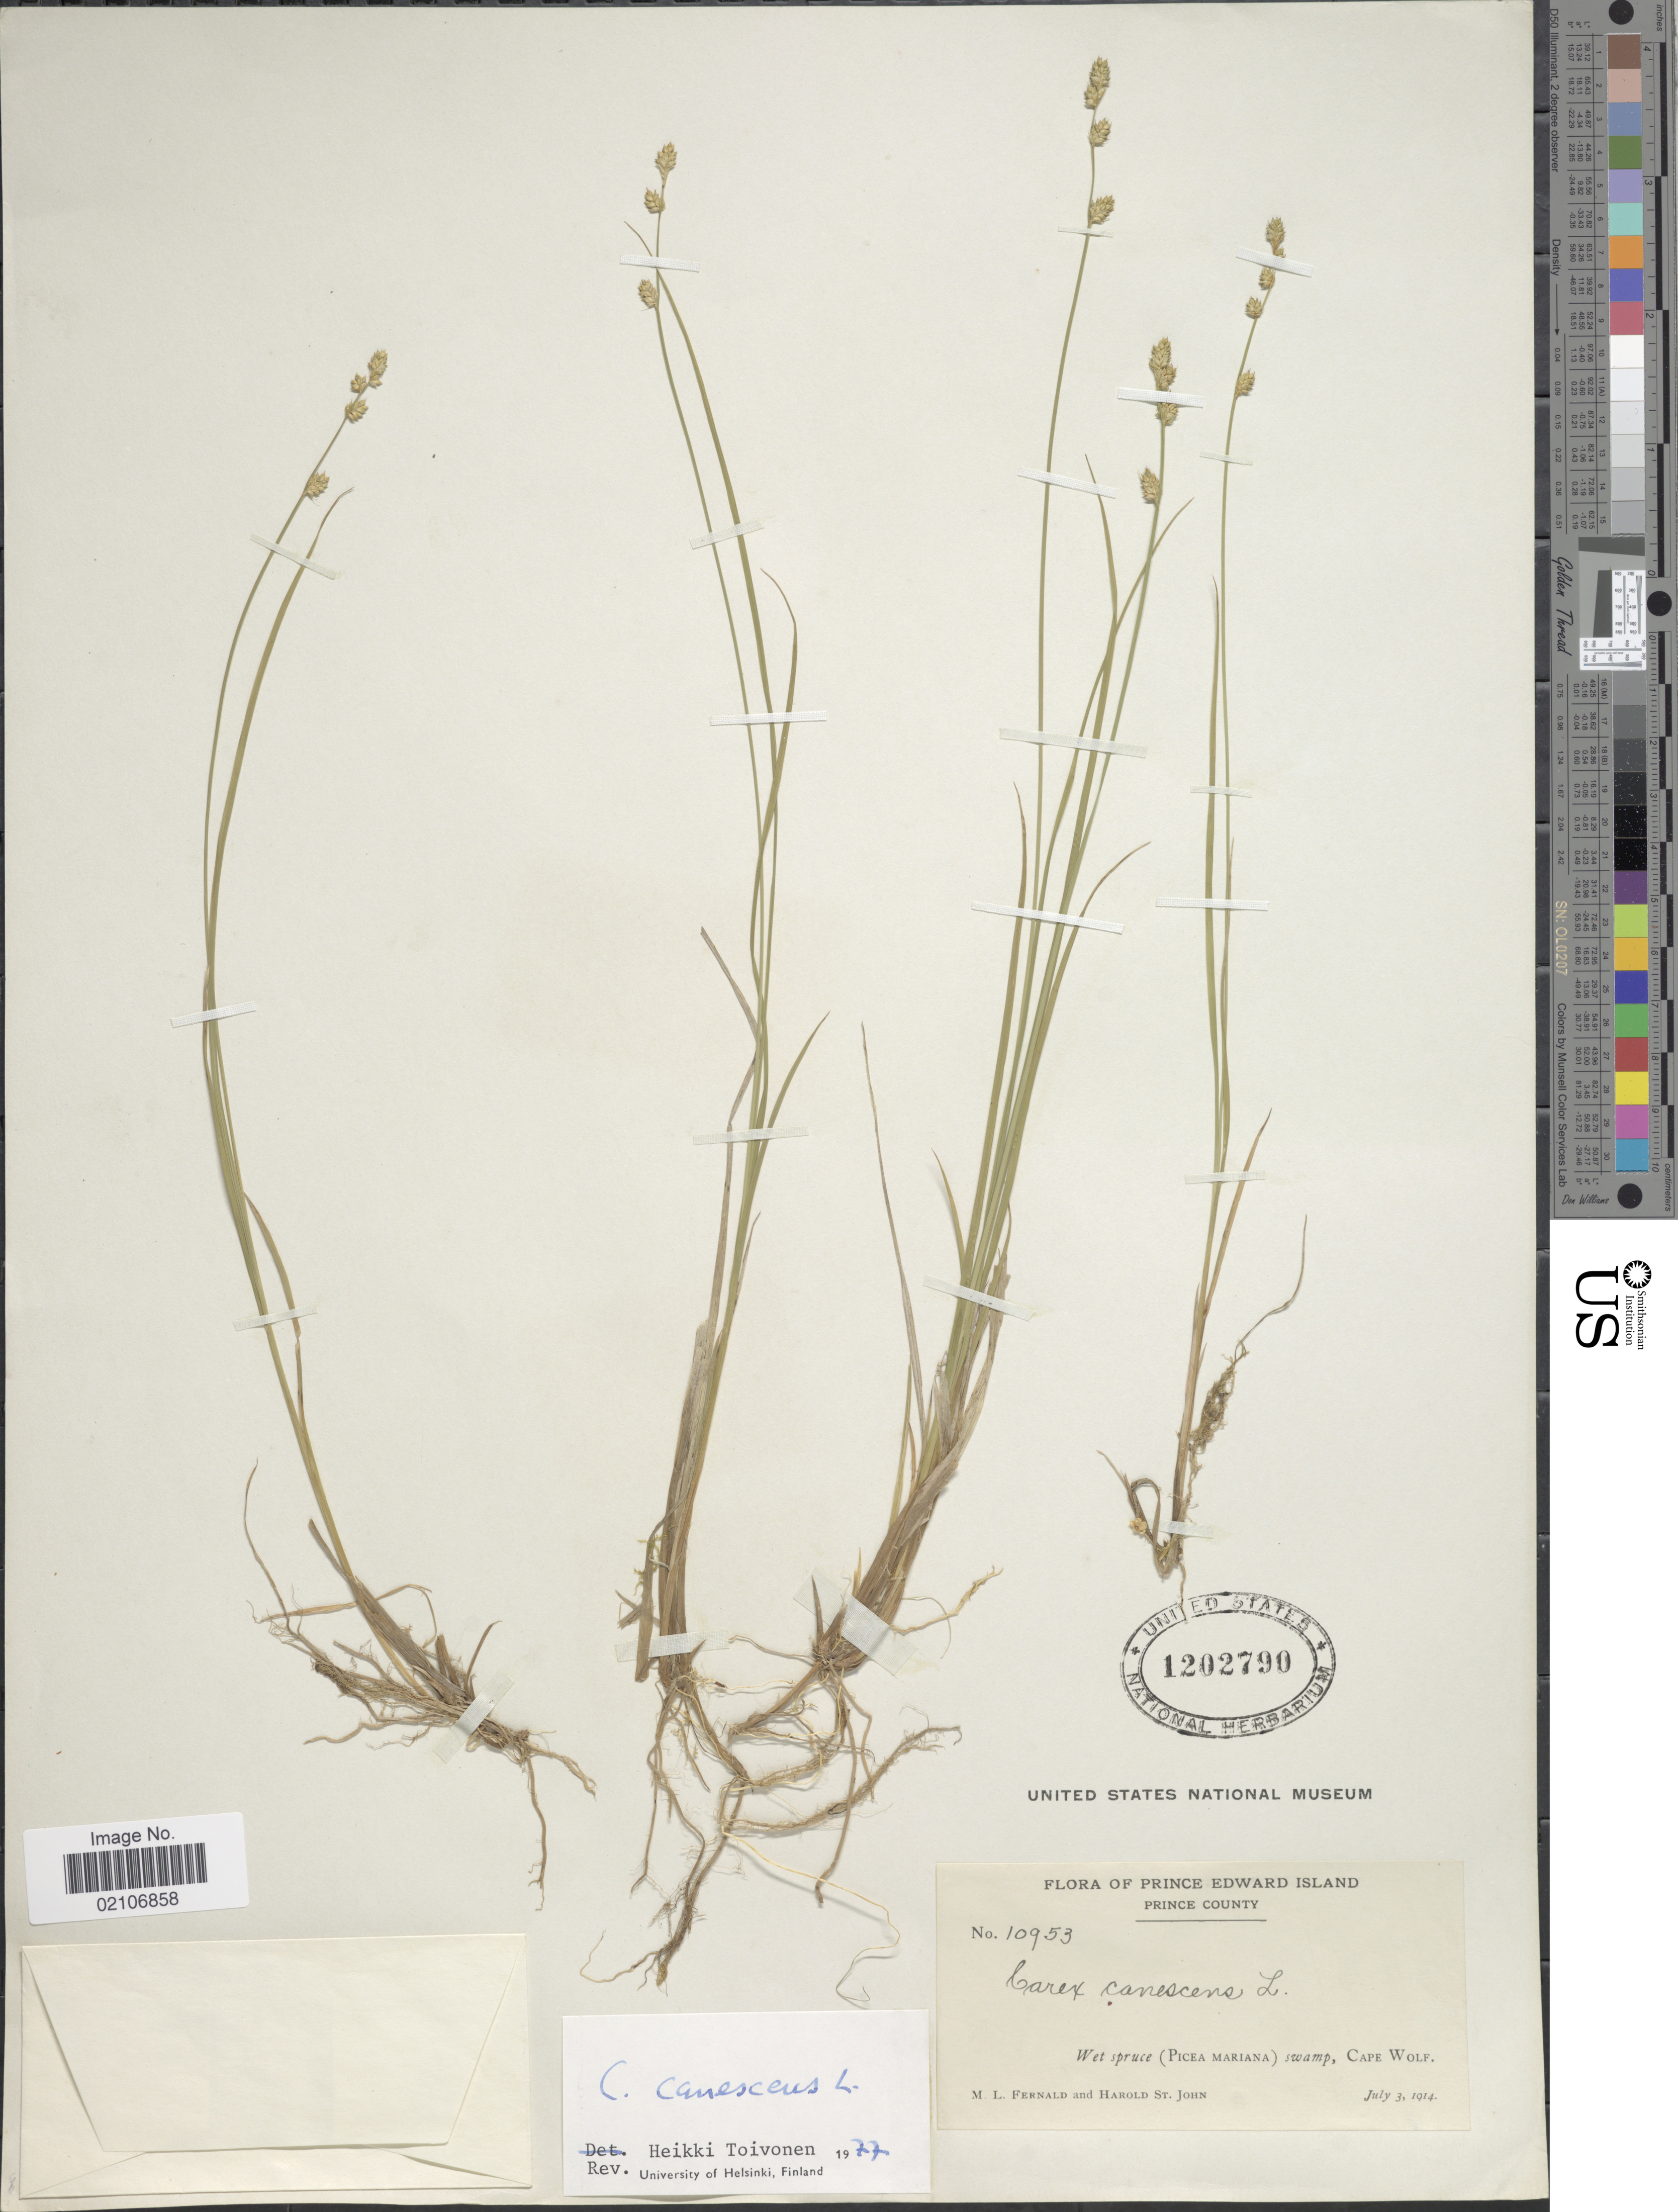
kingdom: Plantae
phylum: Tracheophyta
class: Liliopsida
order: Poales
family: Cyperaceae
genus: Carex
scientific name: Carex canescens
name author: L.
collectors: M. L. Fernald & H. St. John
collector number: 10953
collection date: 1914-07-03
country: Canada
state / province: Prince Edward Island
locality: Prince Edward Island.Prince County. Wet Spruce (Picea Mariana) swamp, Cape Wolf.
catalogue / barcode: US 1202790